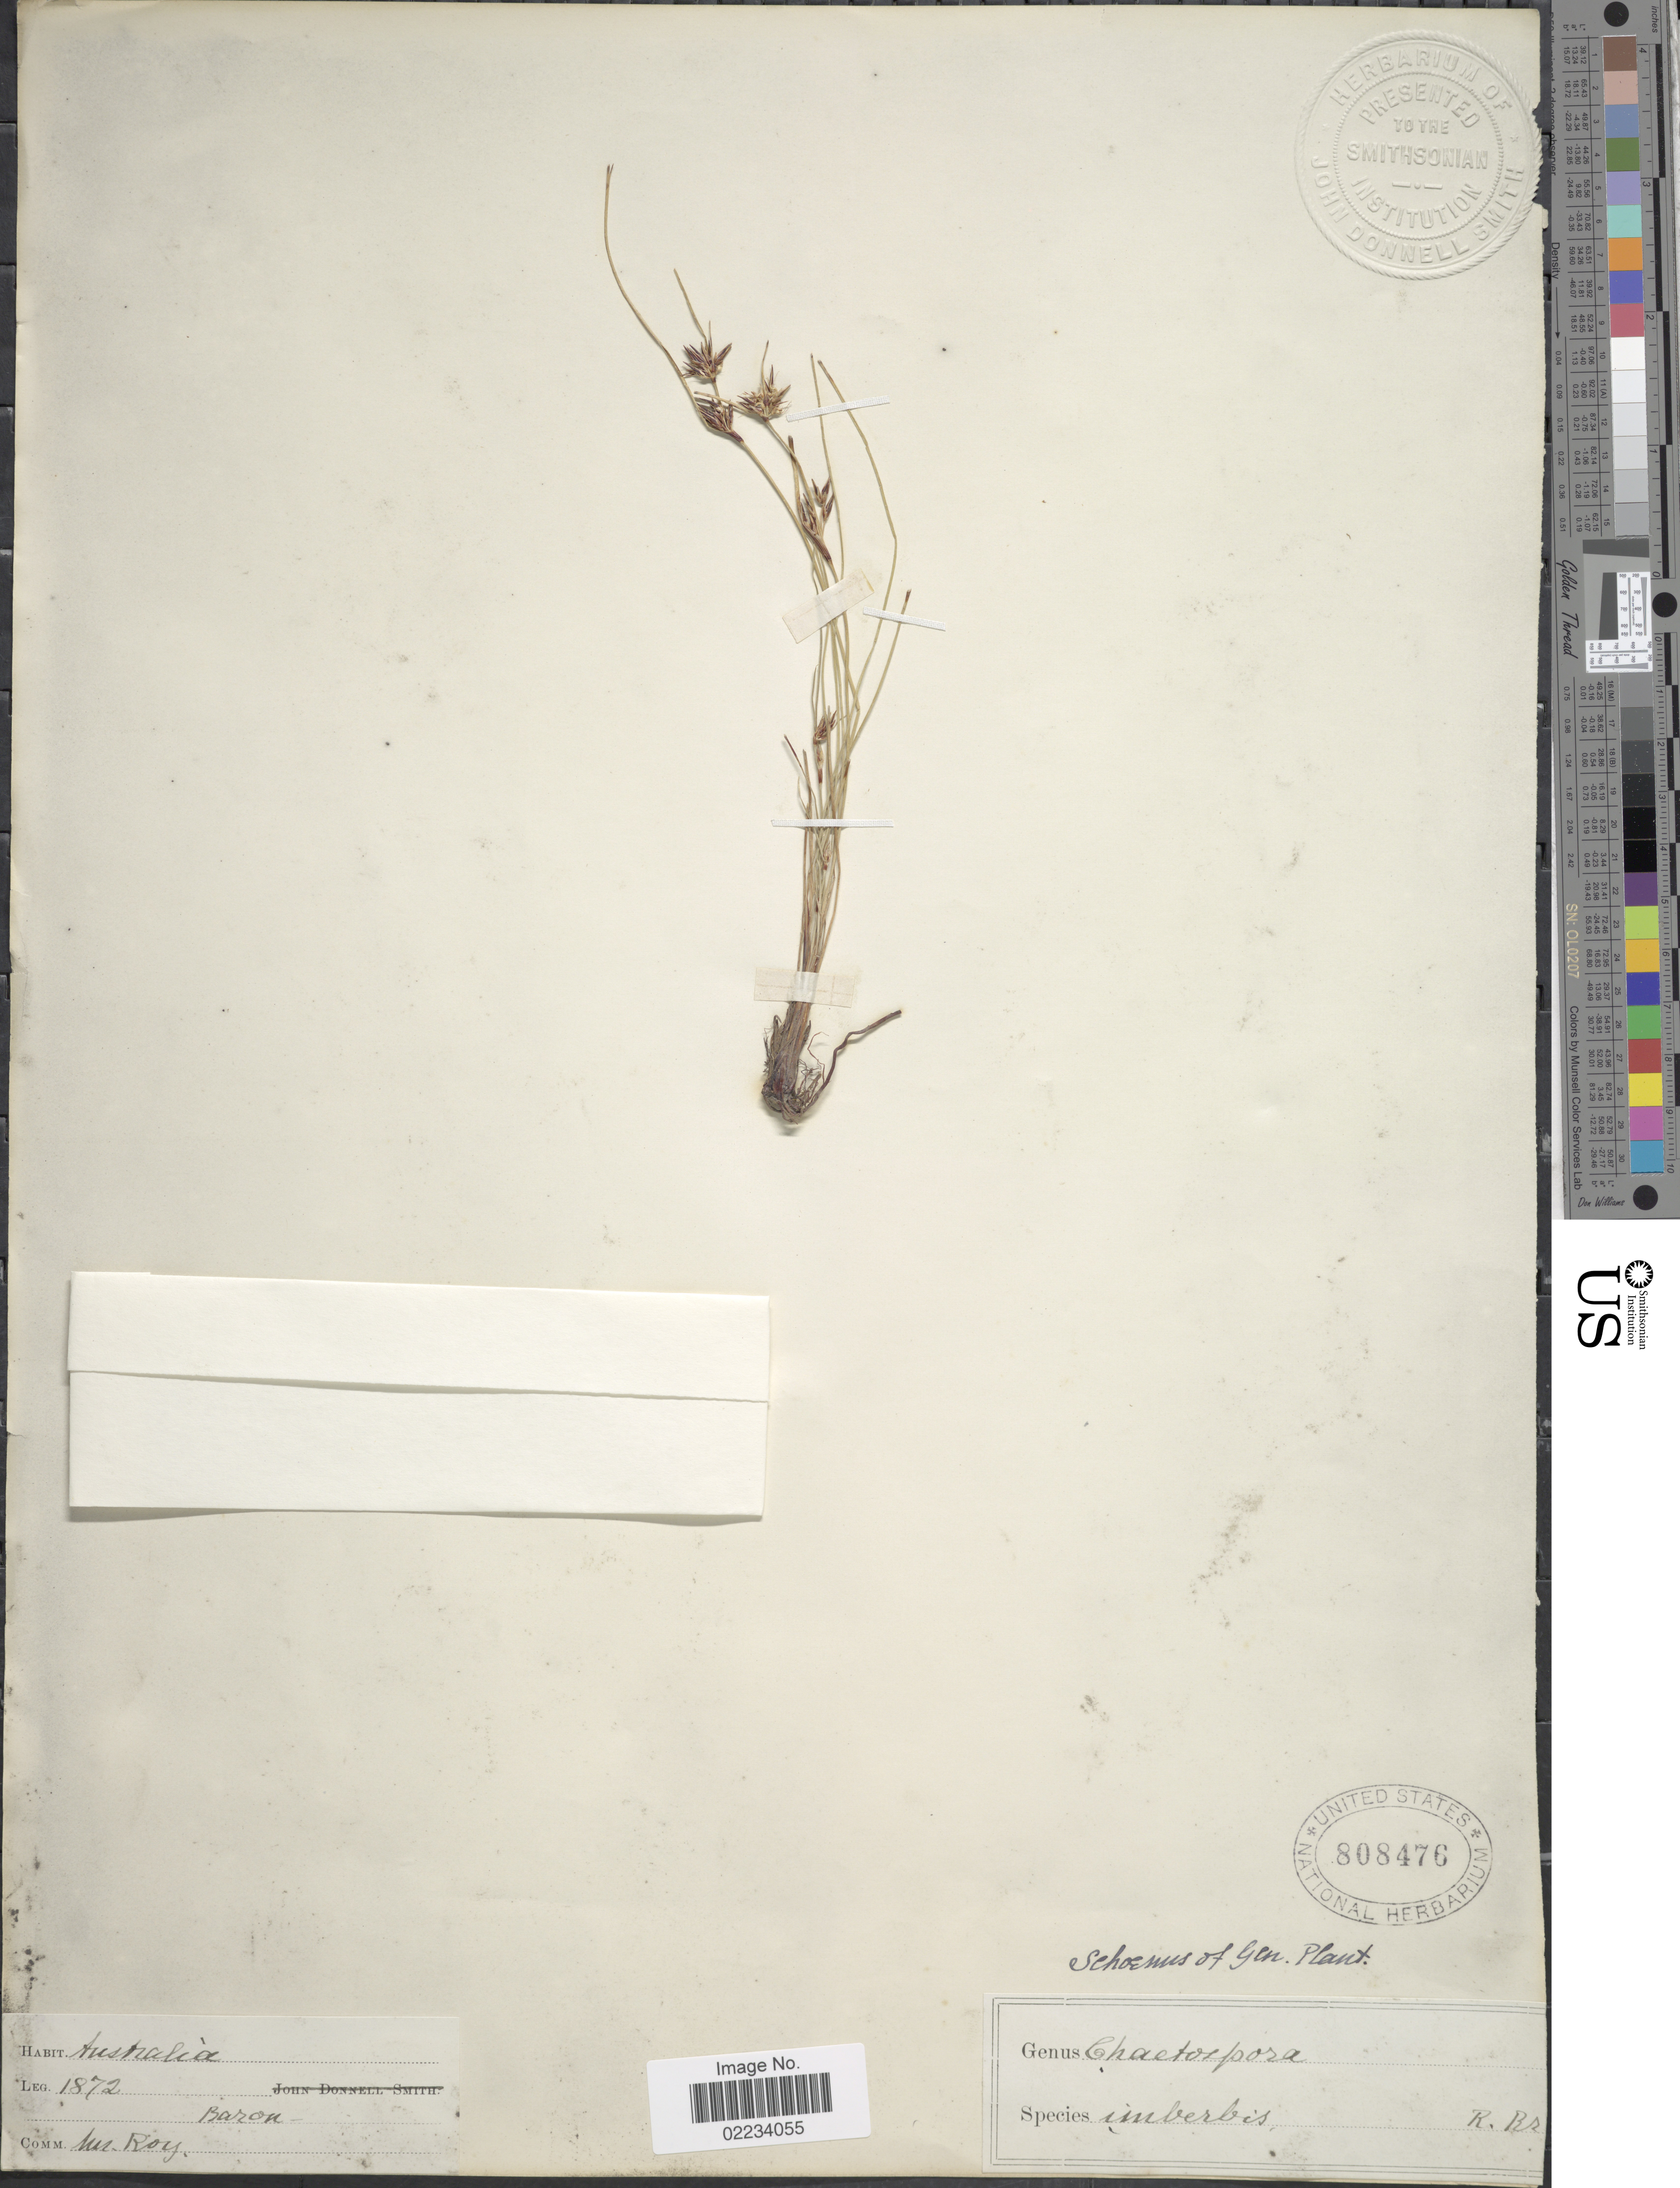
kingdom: Plantae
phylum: Tracheophyta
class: Liliopsida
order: Poales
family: Cyperaceae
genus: Schoenus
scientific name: Schoenus imberbis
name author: R. Br.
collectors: -. Baron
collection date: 1872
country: Australia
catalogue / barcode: US 808476